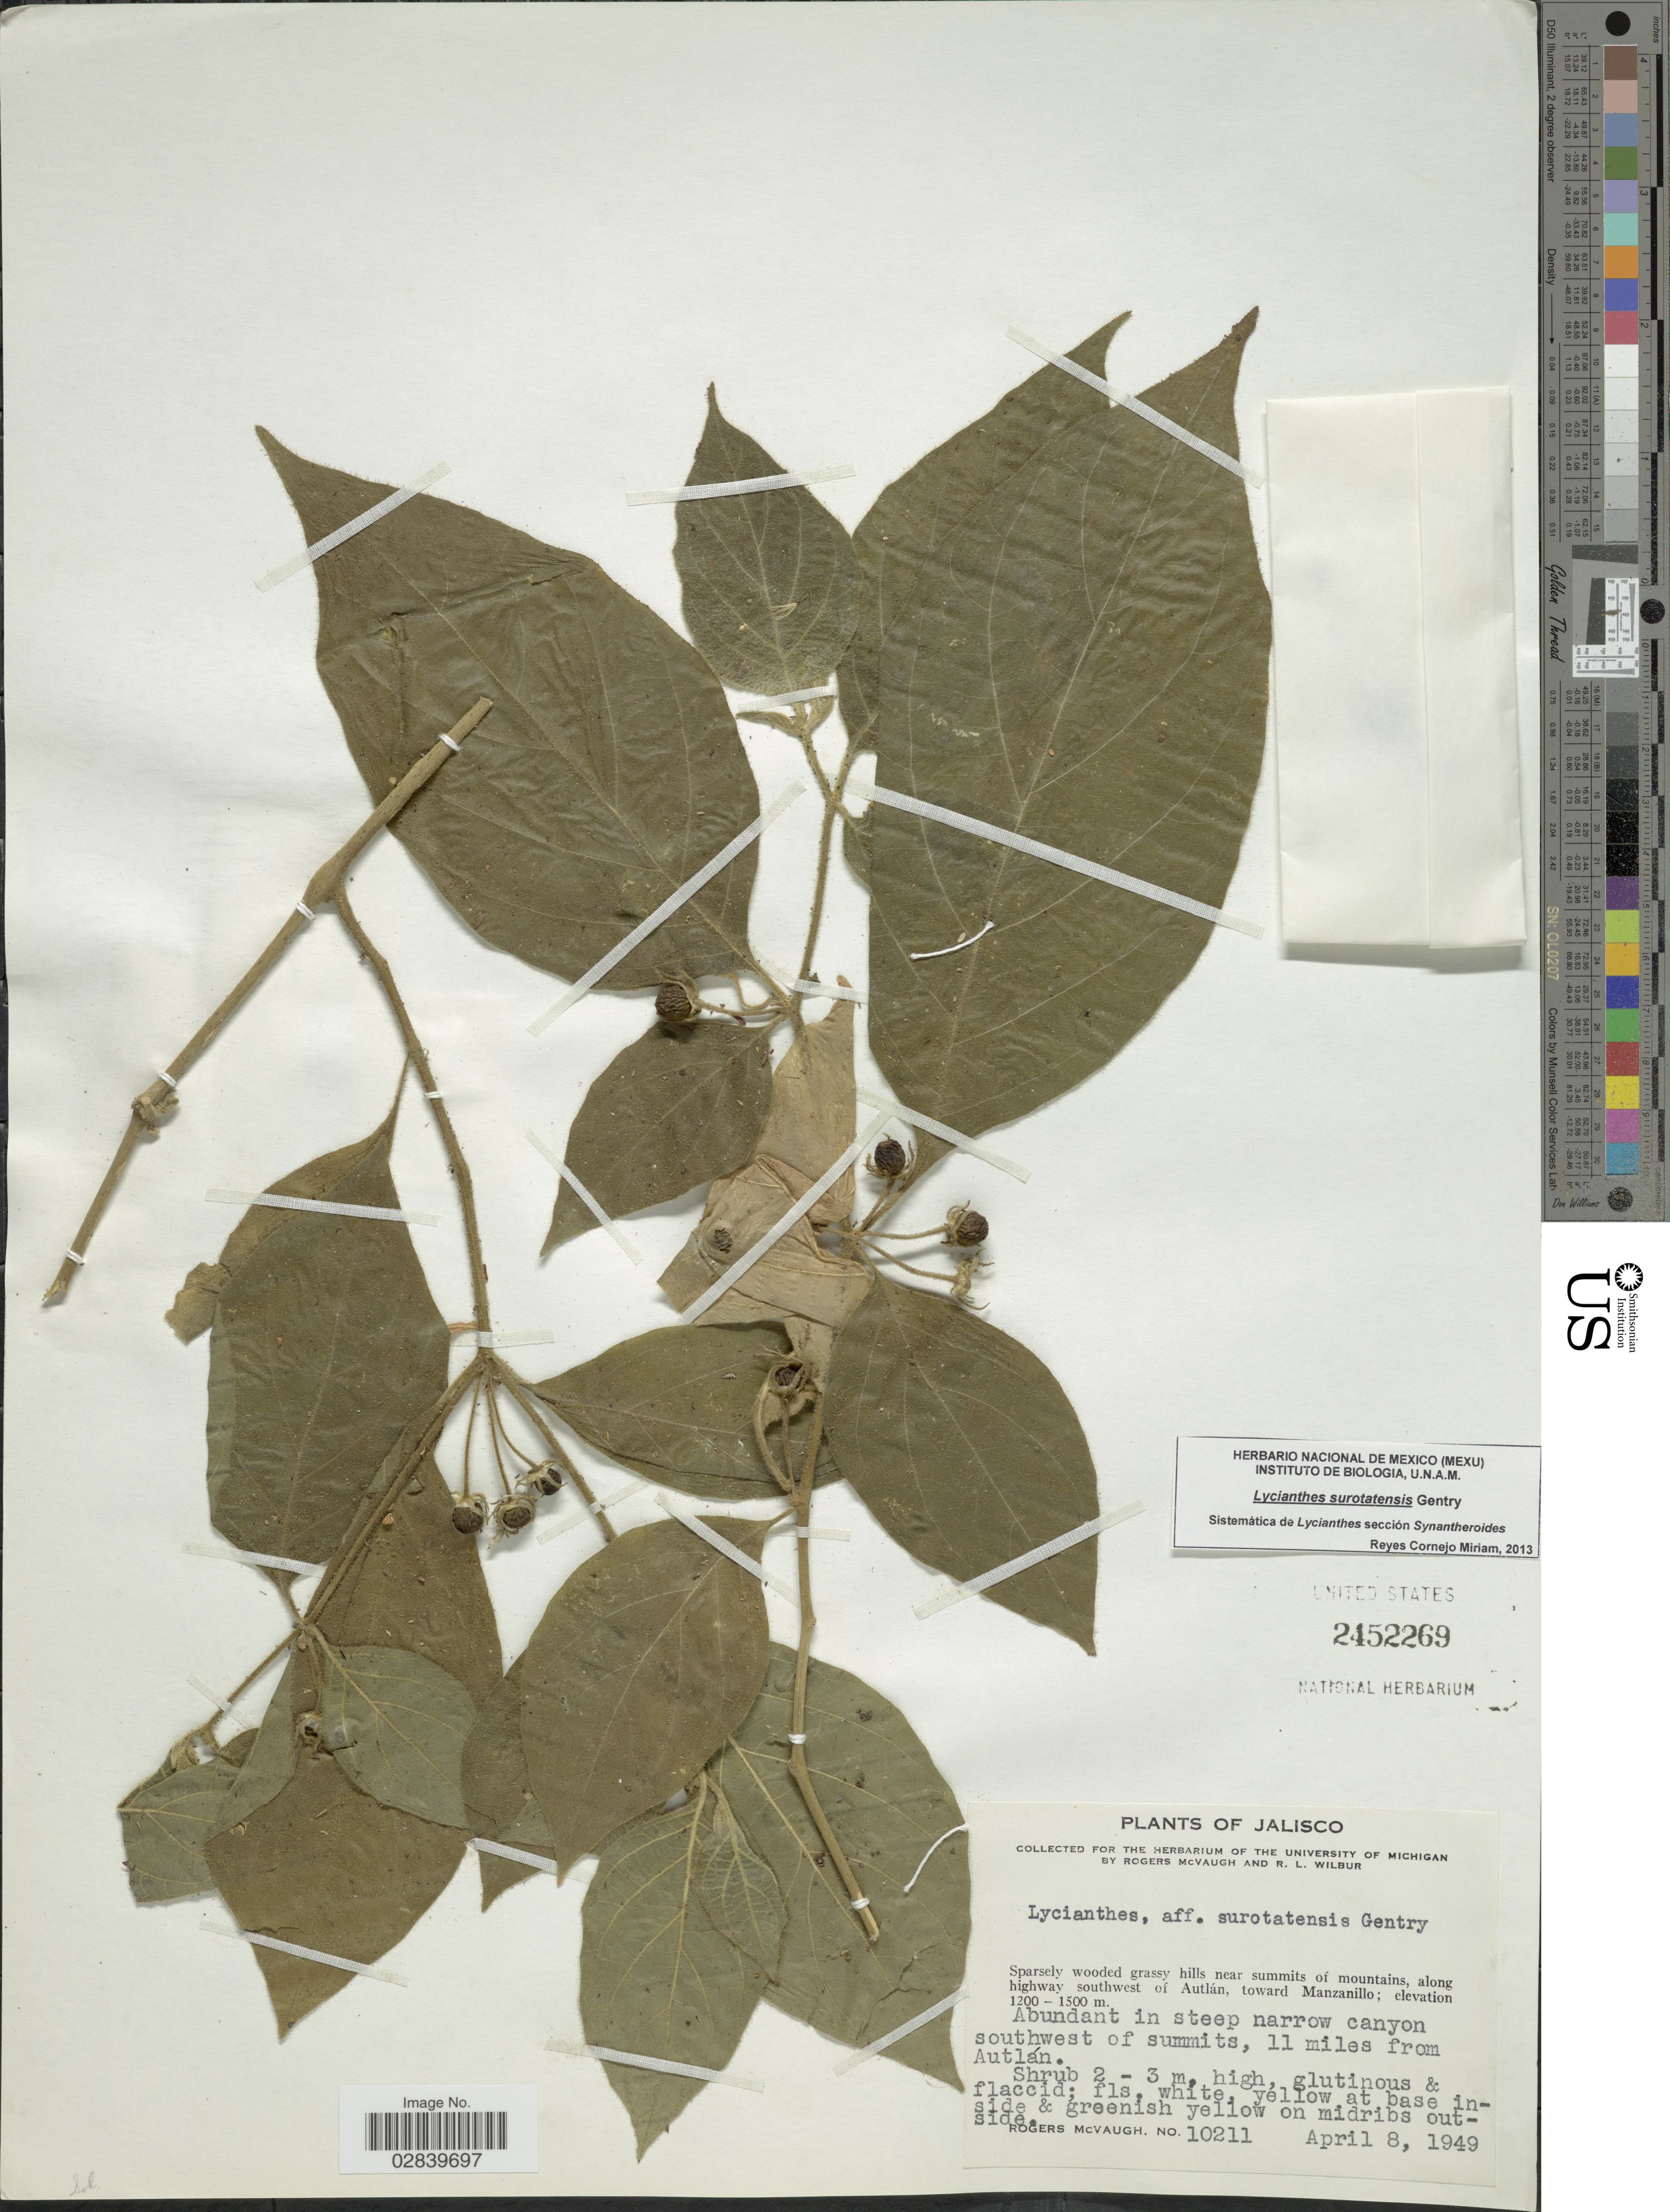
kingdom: Plantae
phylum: Tracheophyta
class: Magnoliopsida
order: Solanales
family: Solanaceae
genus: Lycianthes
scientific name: Lycianthes surotatensis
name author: Gentry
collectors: R. McVaugh & R. L. Wilbur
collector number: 10211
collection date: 1949-04-08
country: Mexico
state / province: Jalisco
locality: Sparsely wooded grassy hills near summits of mountains, along highway southwest of Autlán, toward Manzanillo. Abundant in steep narrow canyon southwest of summits, 11 miles from Autlán.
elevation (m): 1200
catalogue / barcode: US 2452269